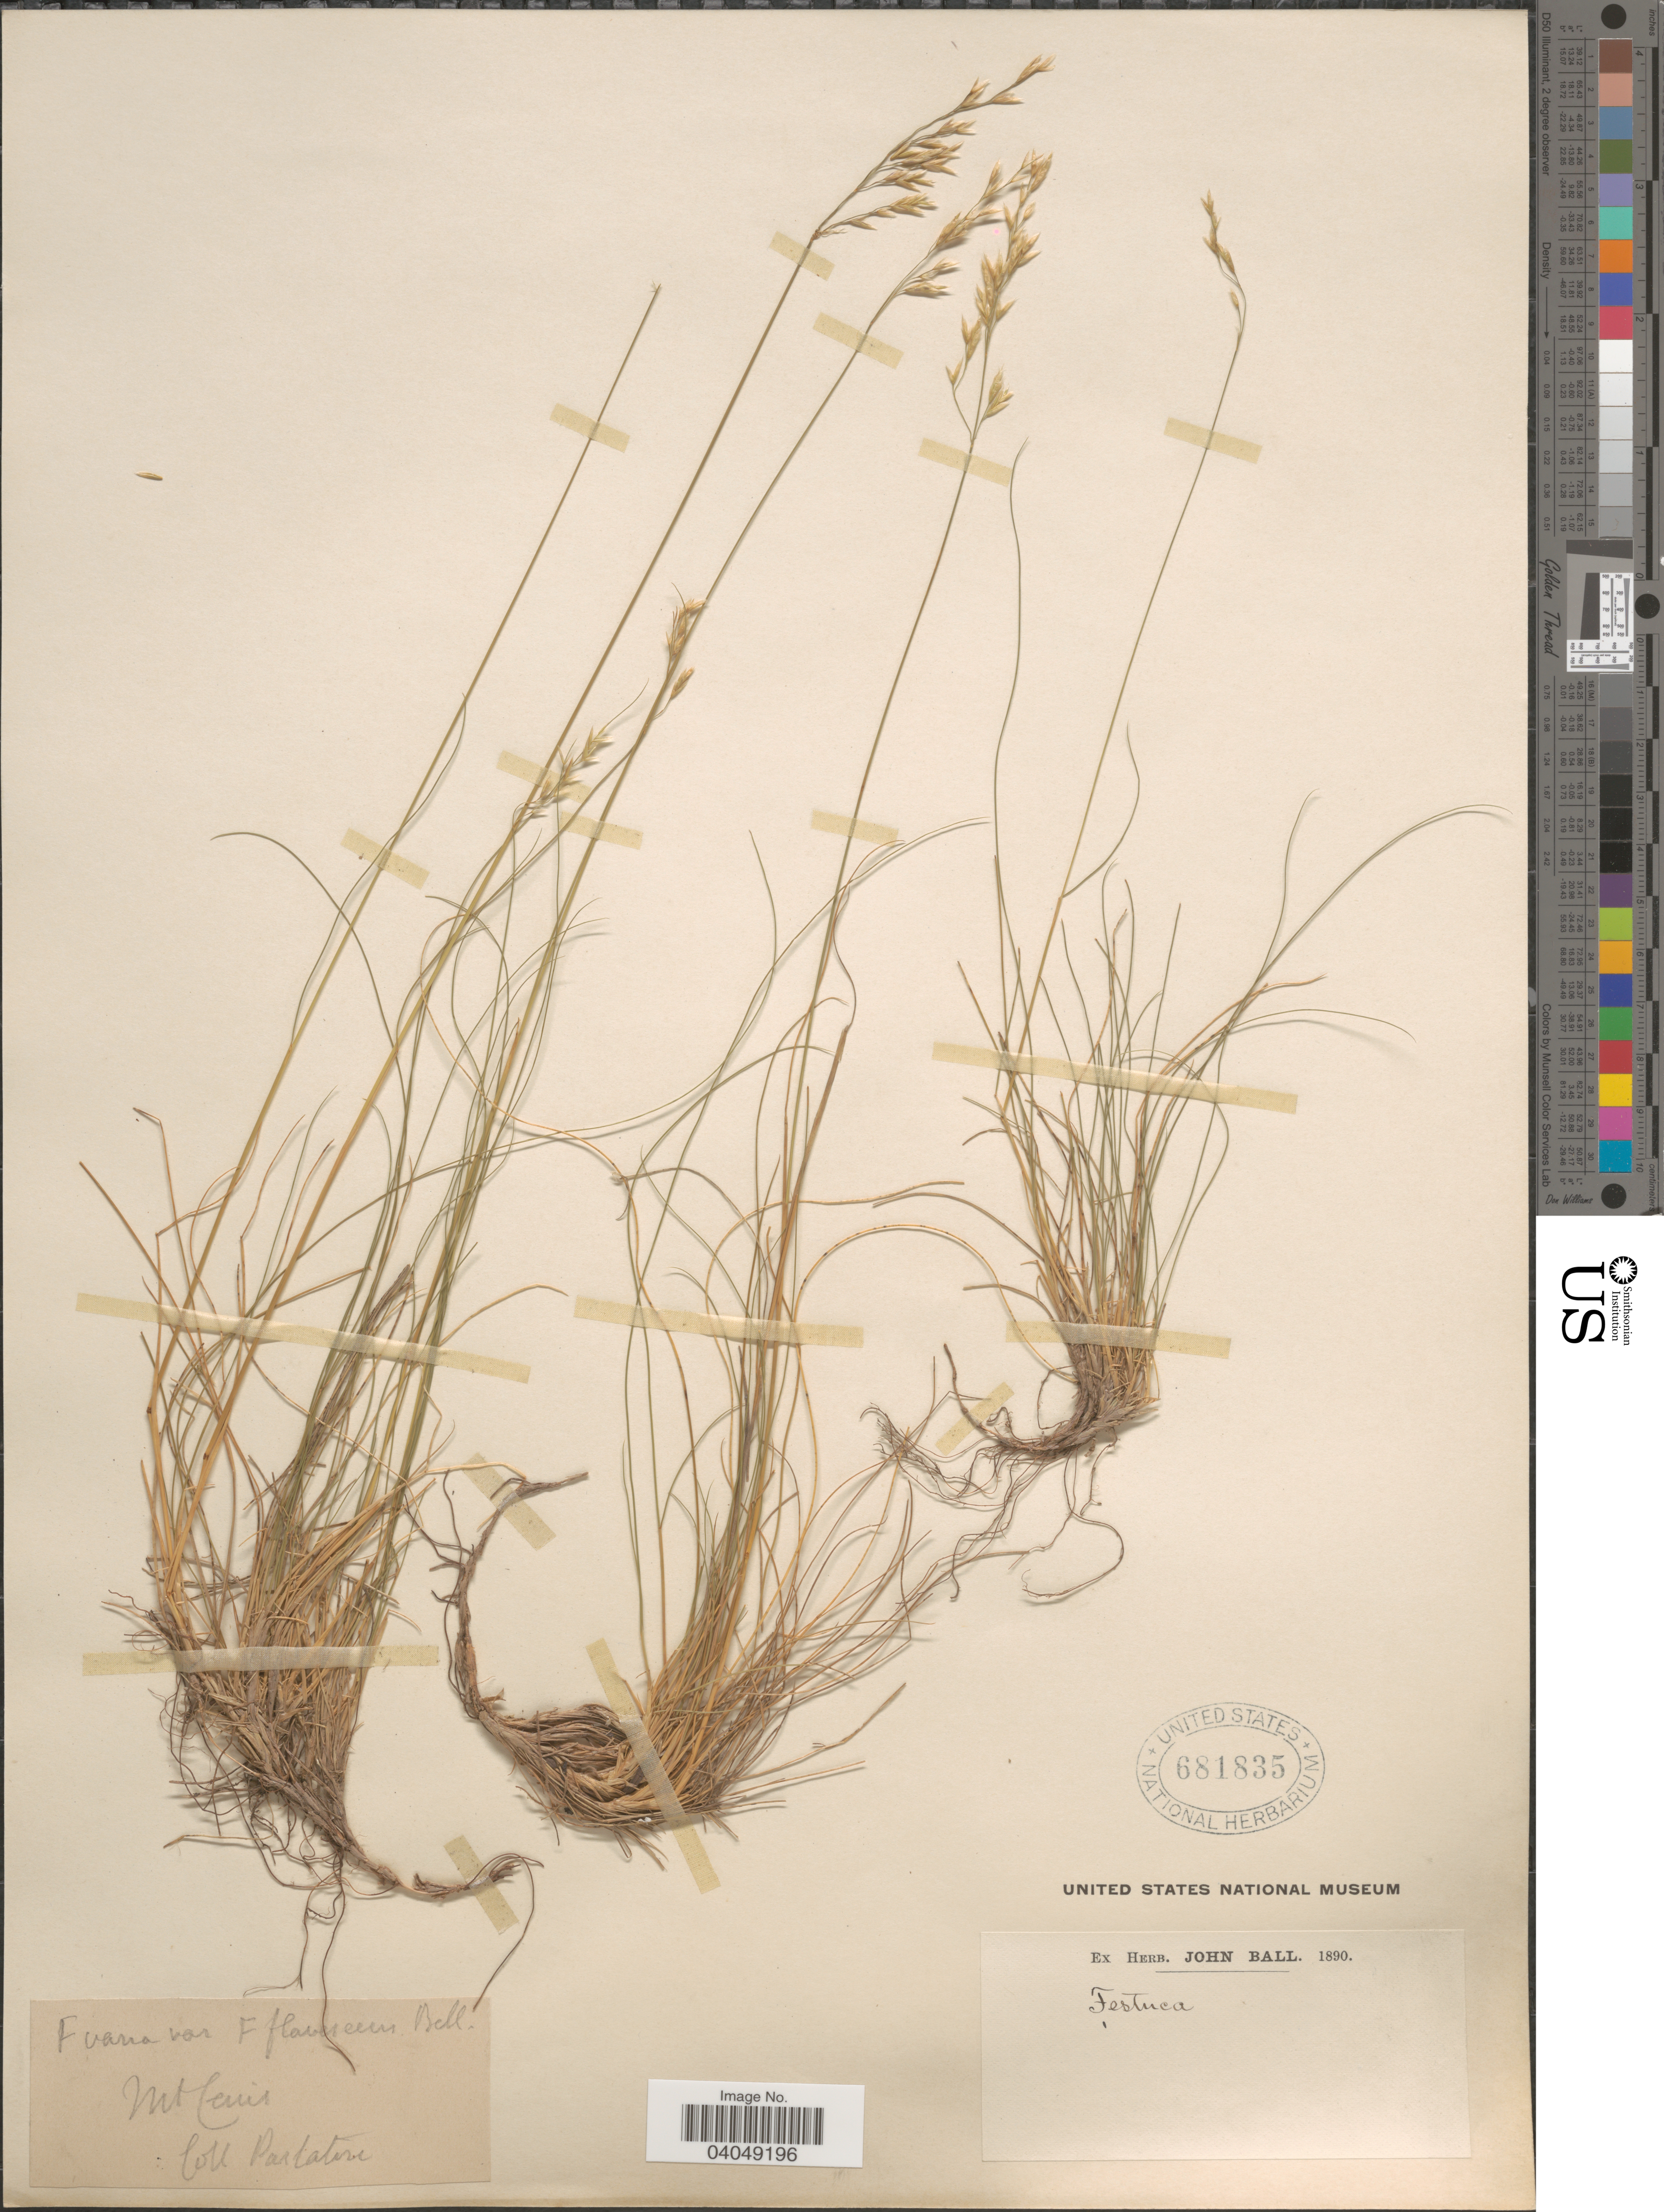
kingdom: Plantae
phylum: Tracheophyta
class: Liliopsida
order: Poales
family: Poaceae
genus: Festuca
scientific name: Festuca flavescens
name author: Bell.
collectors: Parlatore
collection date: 1890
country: France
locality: Mt. Cenis.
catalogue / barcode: US 681835